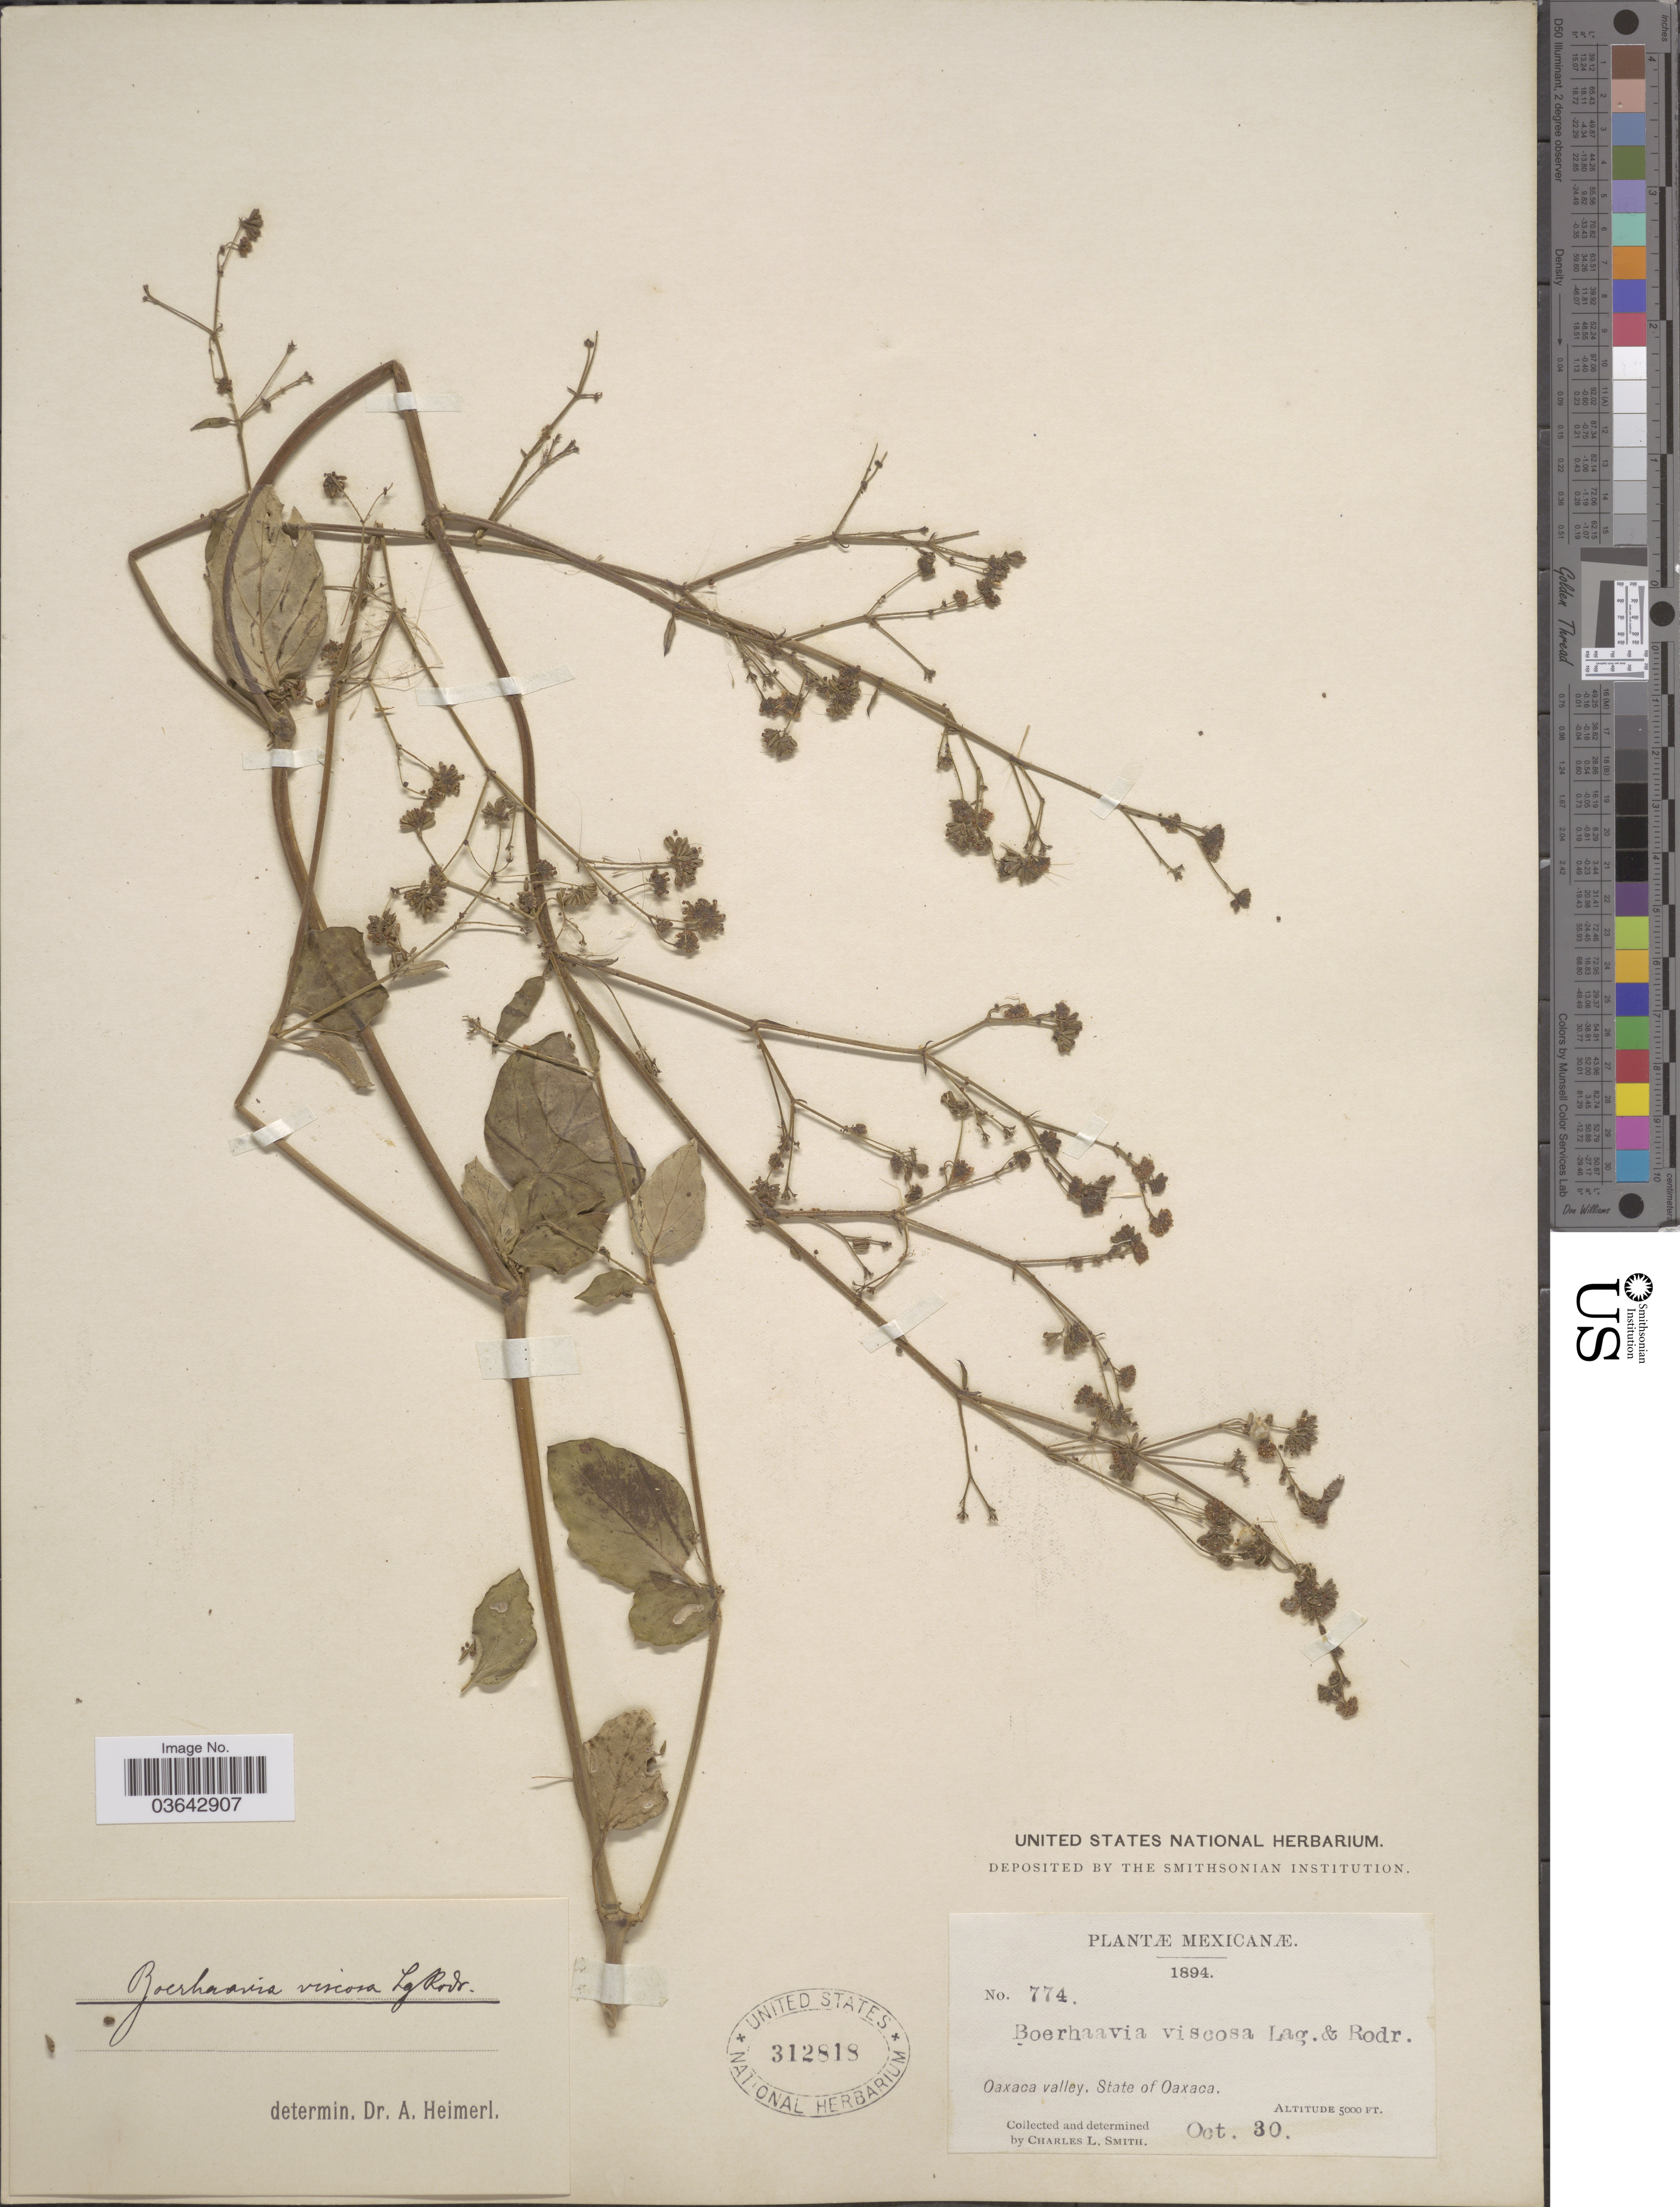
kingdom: Plantae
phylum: Tracheophyta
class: Magnoliopsida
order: Caryophyllales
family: Nyctaginaceae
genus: Boerhavia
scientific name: Boerhavia caribaea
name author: Jacq.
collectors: C. L. Smith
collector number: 774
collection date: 1894-10-30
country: Mexico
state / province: Oaxaca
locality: Oaxaca valley.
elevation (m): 1524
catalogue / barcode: US 312818